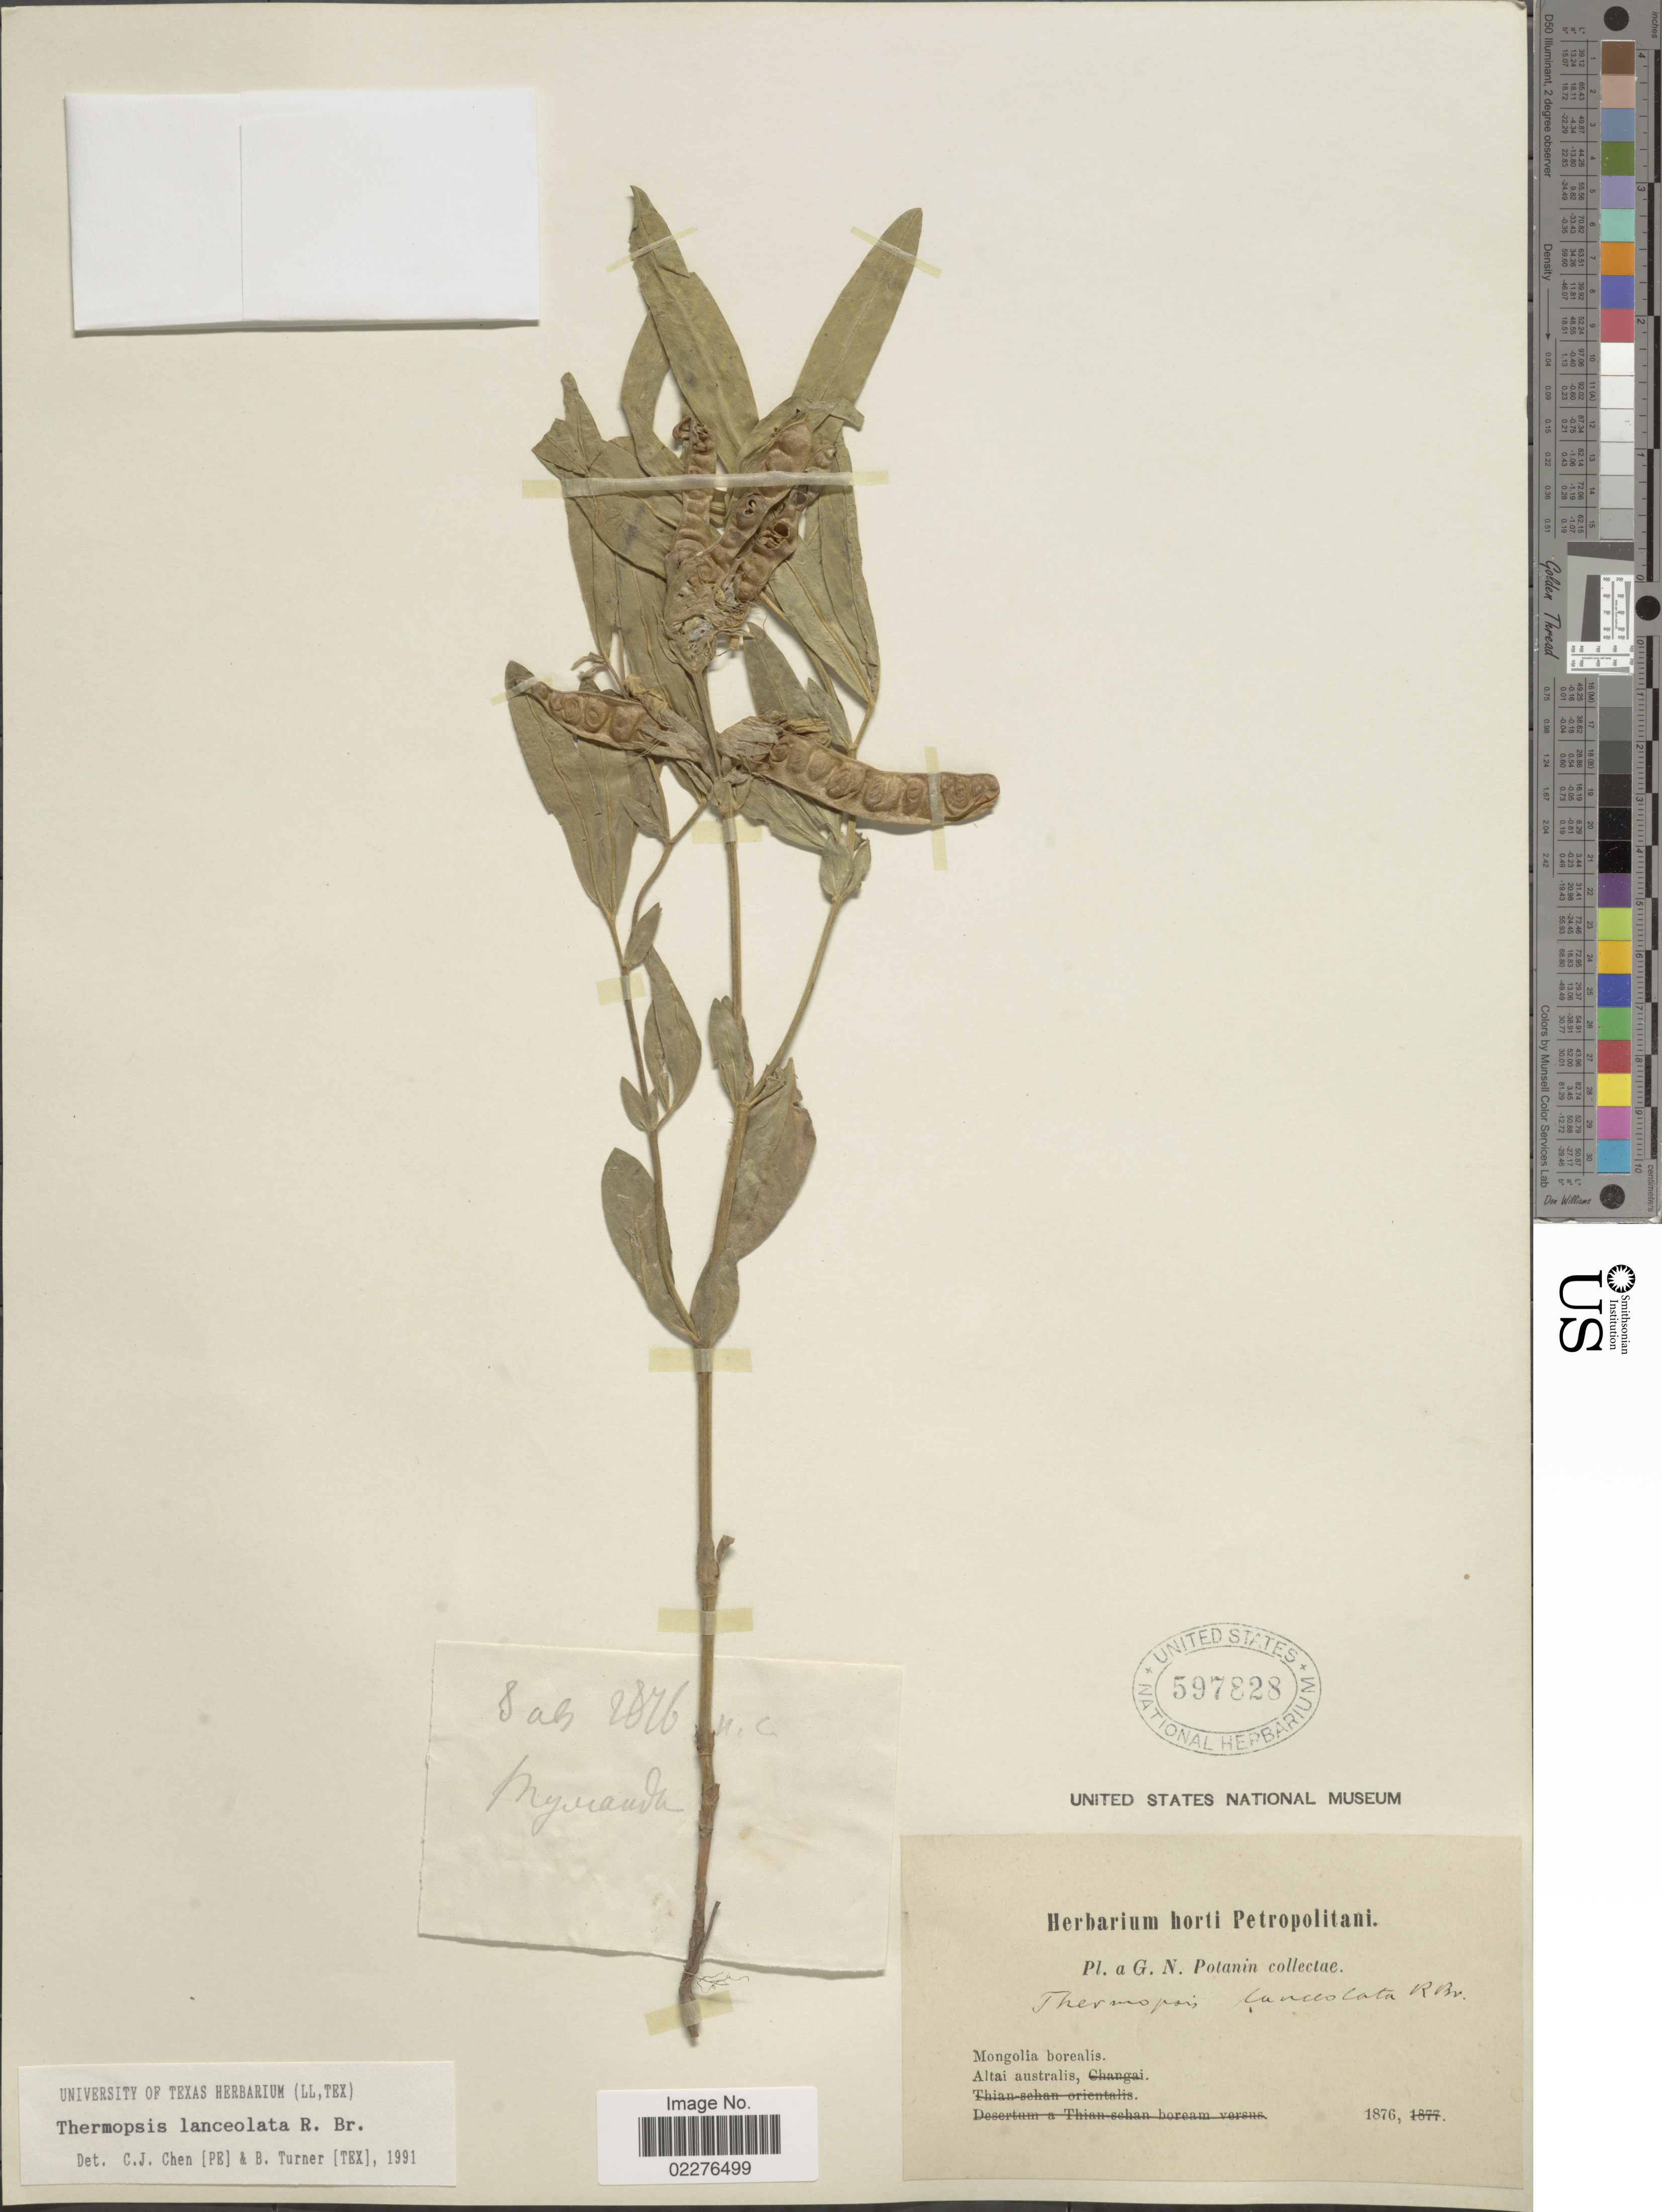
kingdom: Plantae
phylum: Tracheophyta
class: Magnoliopsida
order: Fabales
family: Fabaceae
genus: Thermopsis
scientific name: Thermopsis lanceolata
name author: R. Br.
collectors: G. Potanin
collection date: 1876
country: Mongolia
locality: Mongolia borealis, Altai australis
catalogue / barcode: US 597828